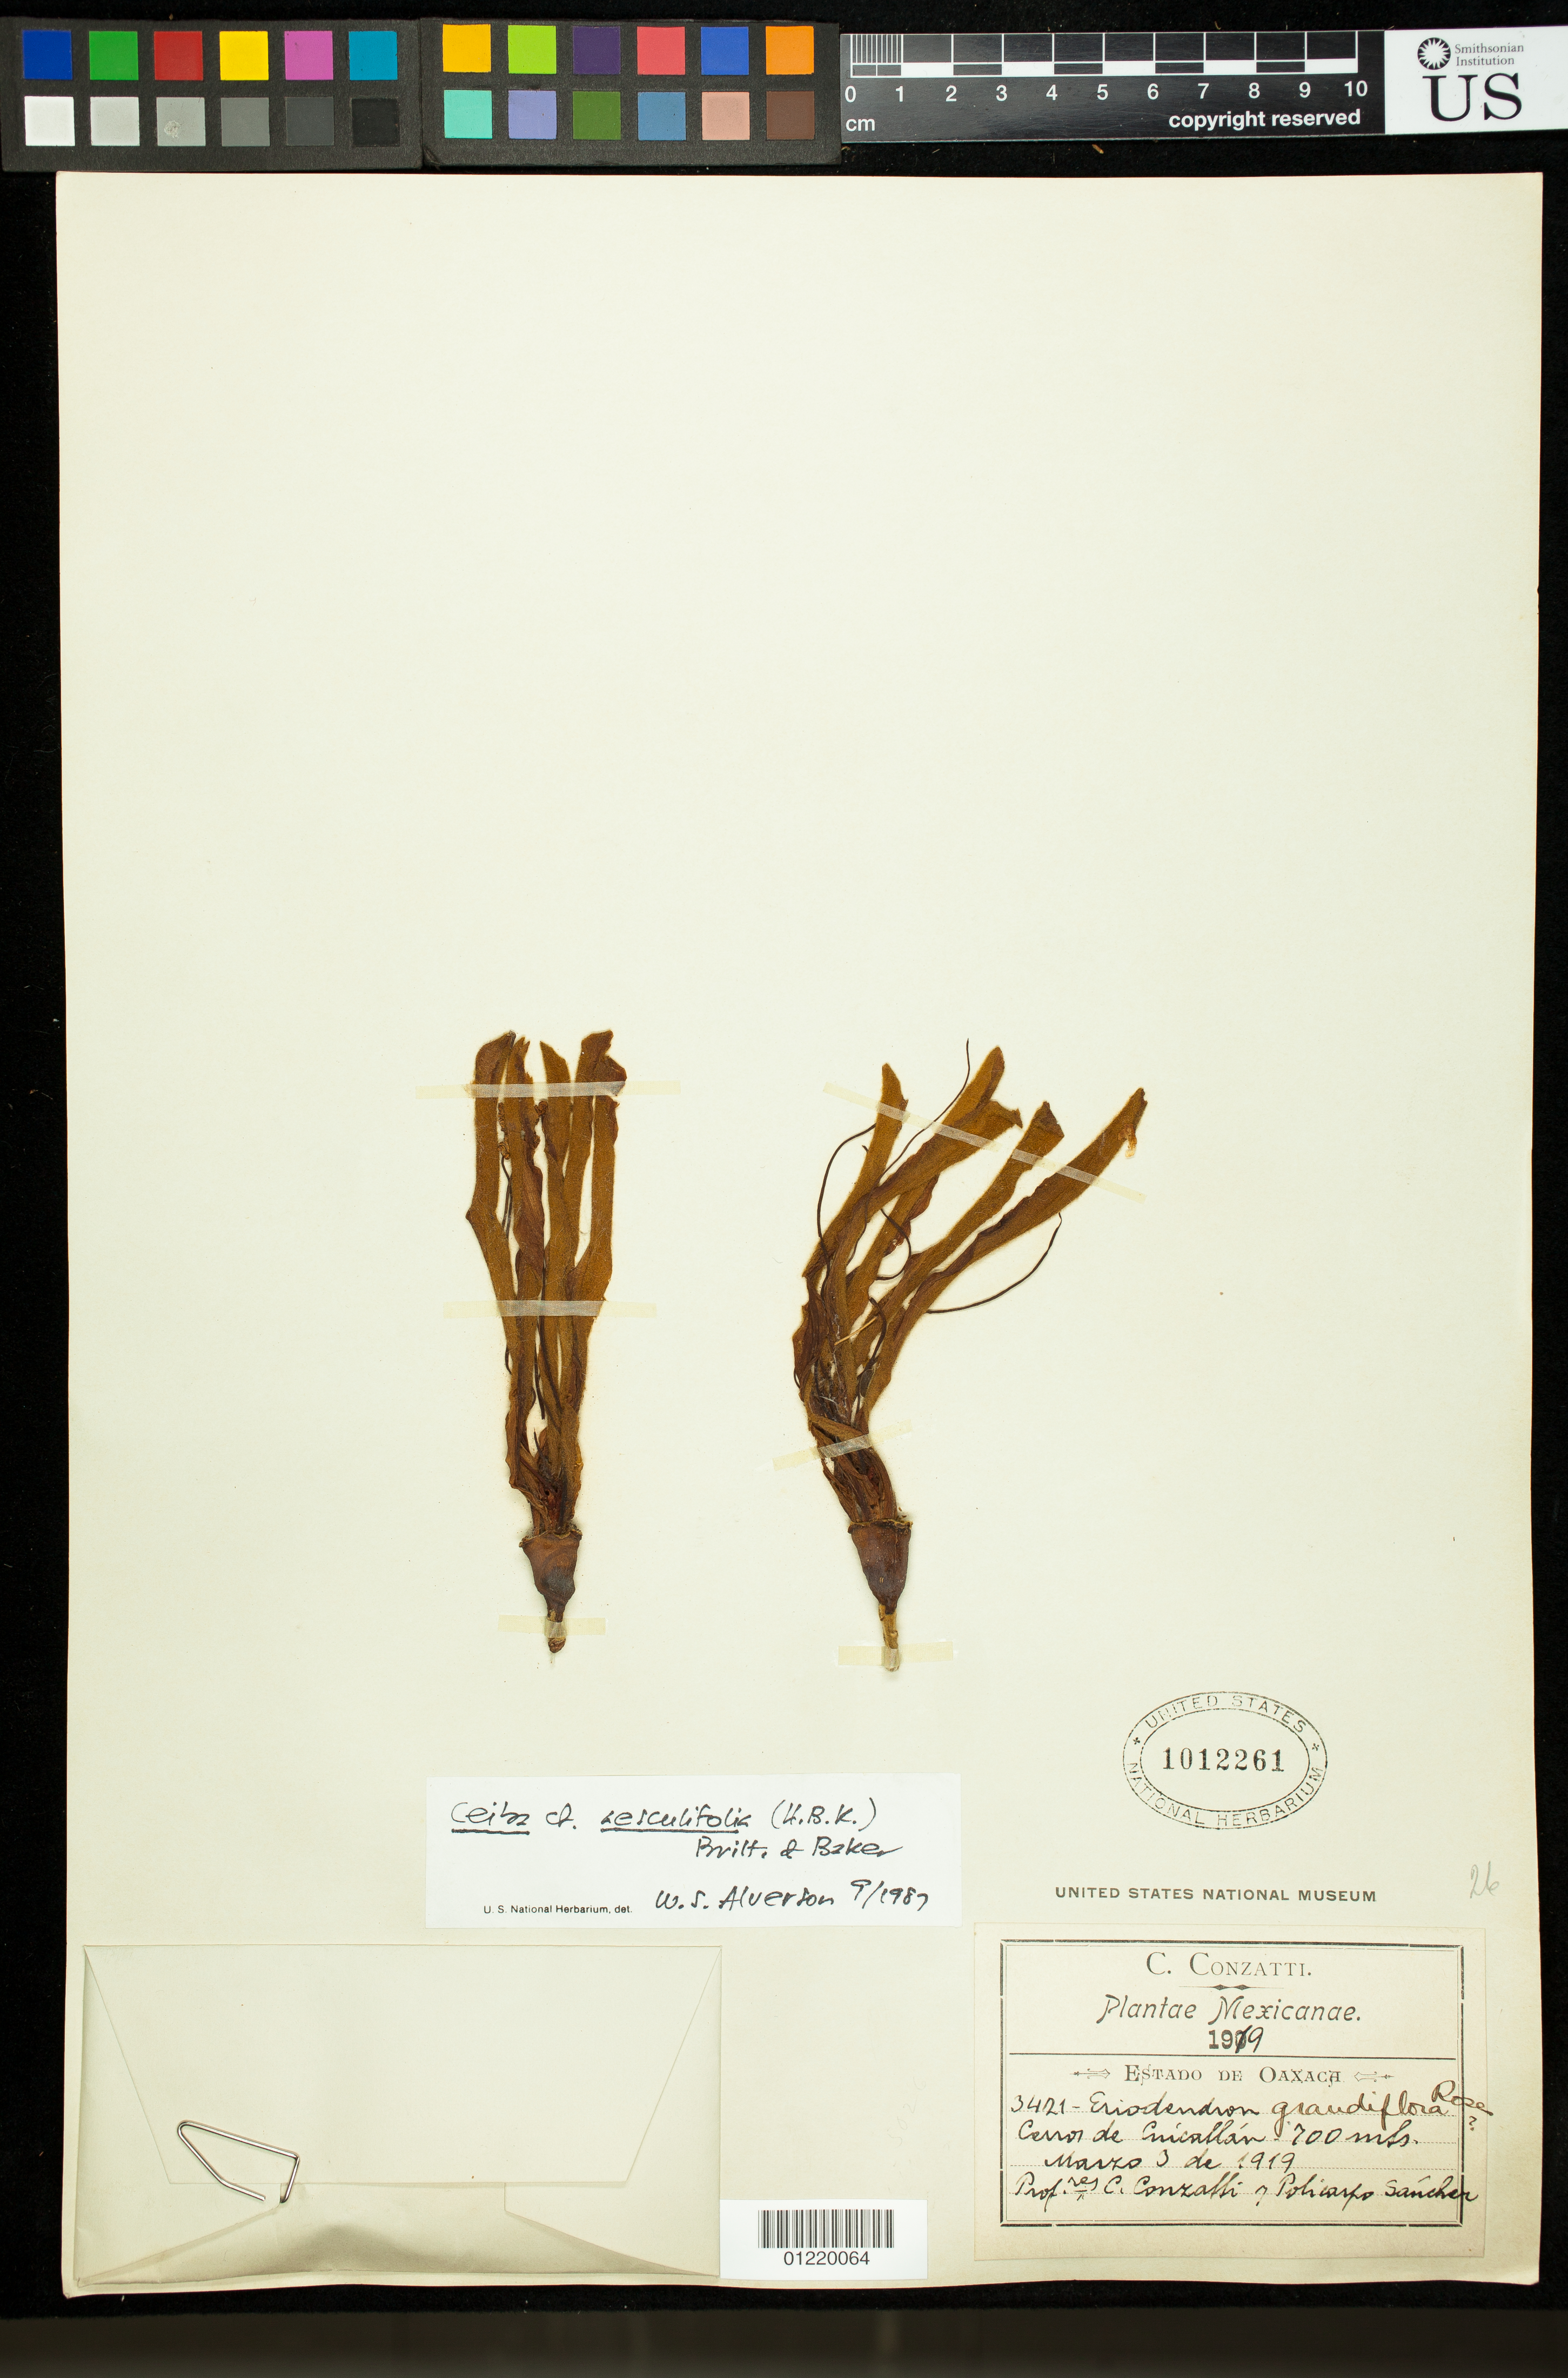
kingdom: Plantae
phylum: Tracheophyta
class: Magnoliopsida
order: Malvales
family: Malvaceae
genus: Ceiba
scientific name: Ceiba aesculifolia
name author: (Kunth) Britten & Baker f.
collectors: C. Conzatti & P. Sanchez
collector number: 3421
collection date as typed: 3/3/1919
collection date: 1919-03-03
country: Mexico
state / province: Oaxaca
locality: Cerros de Cuicatlan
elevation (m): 700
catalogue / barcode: US 1012261